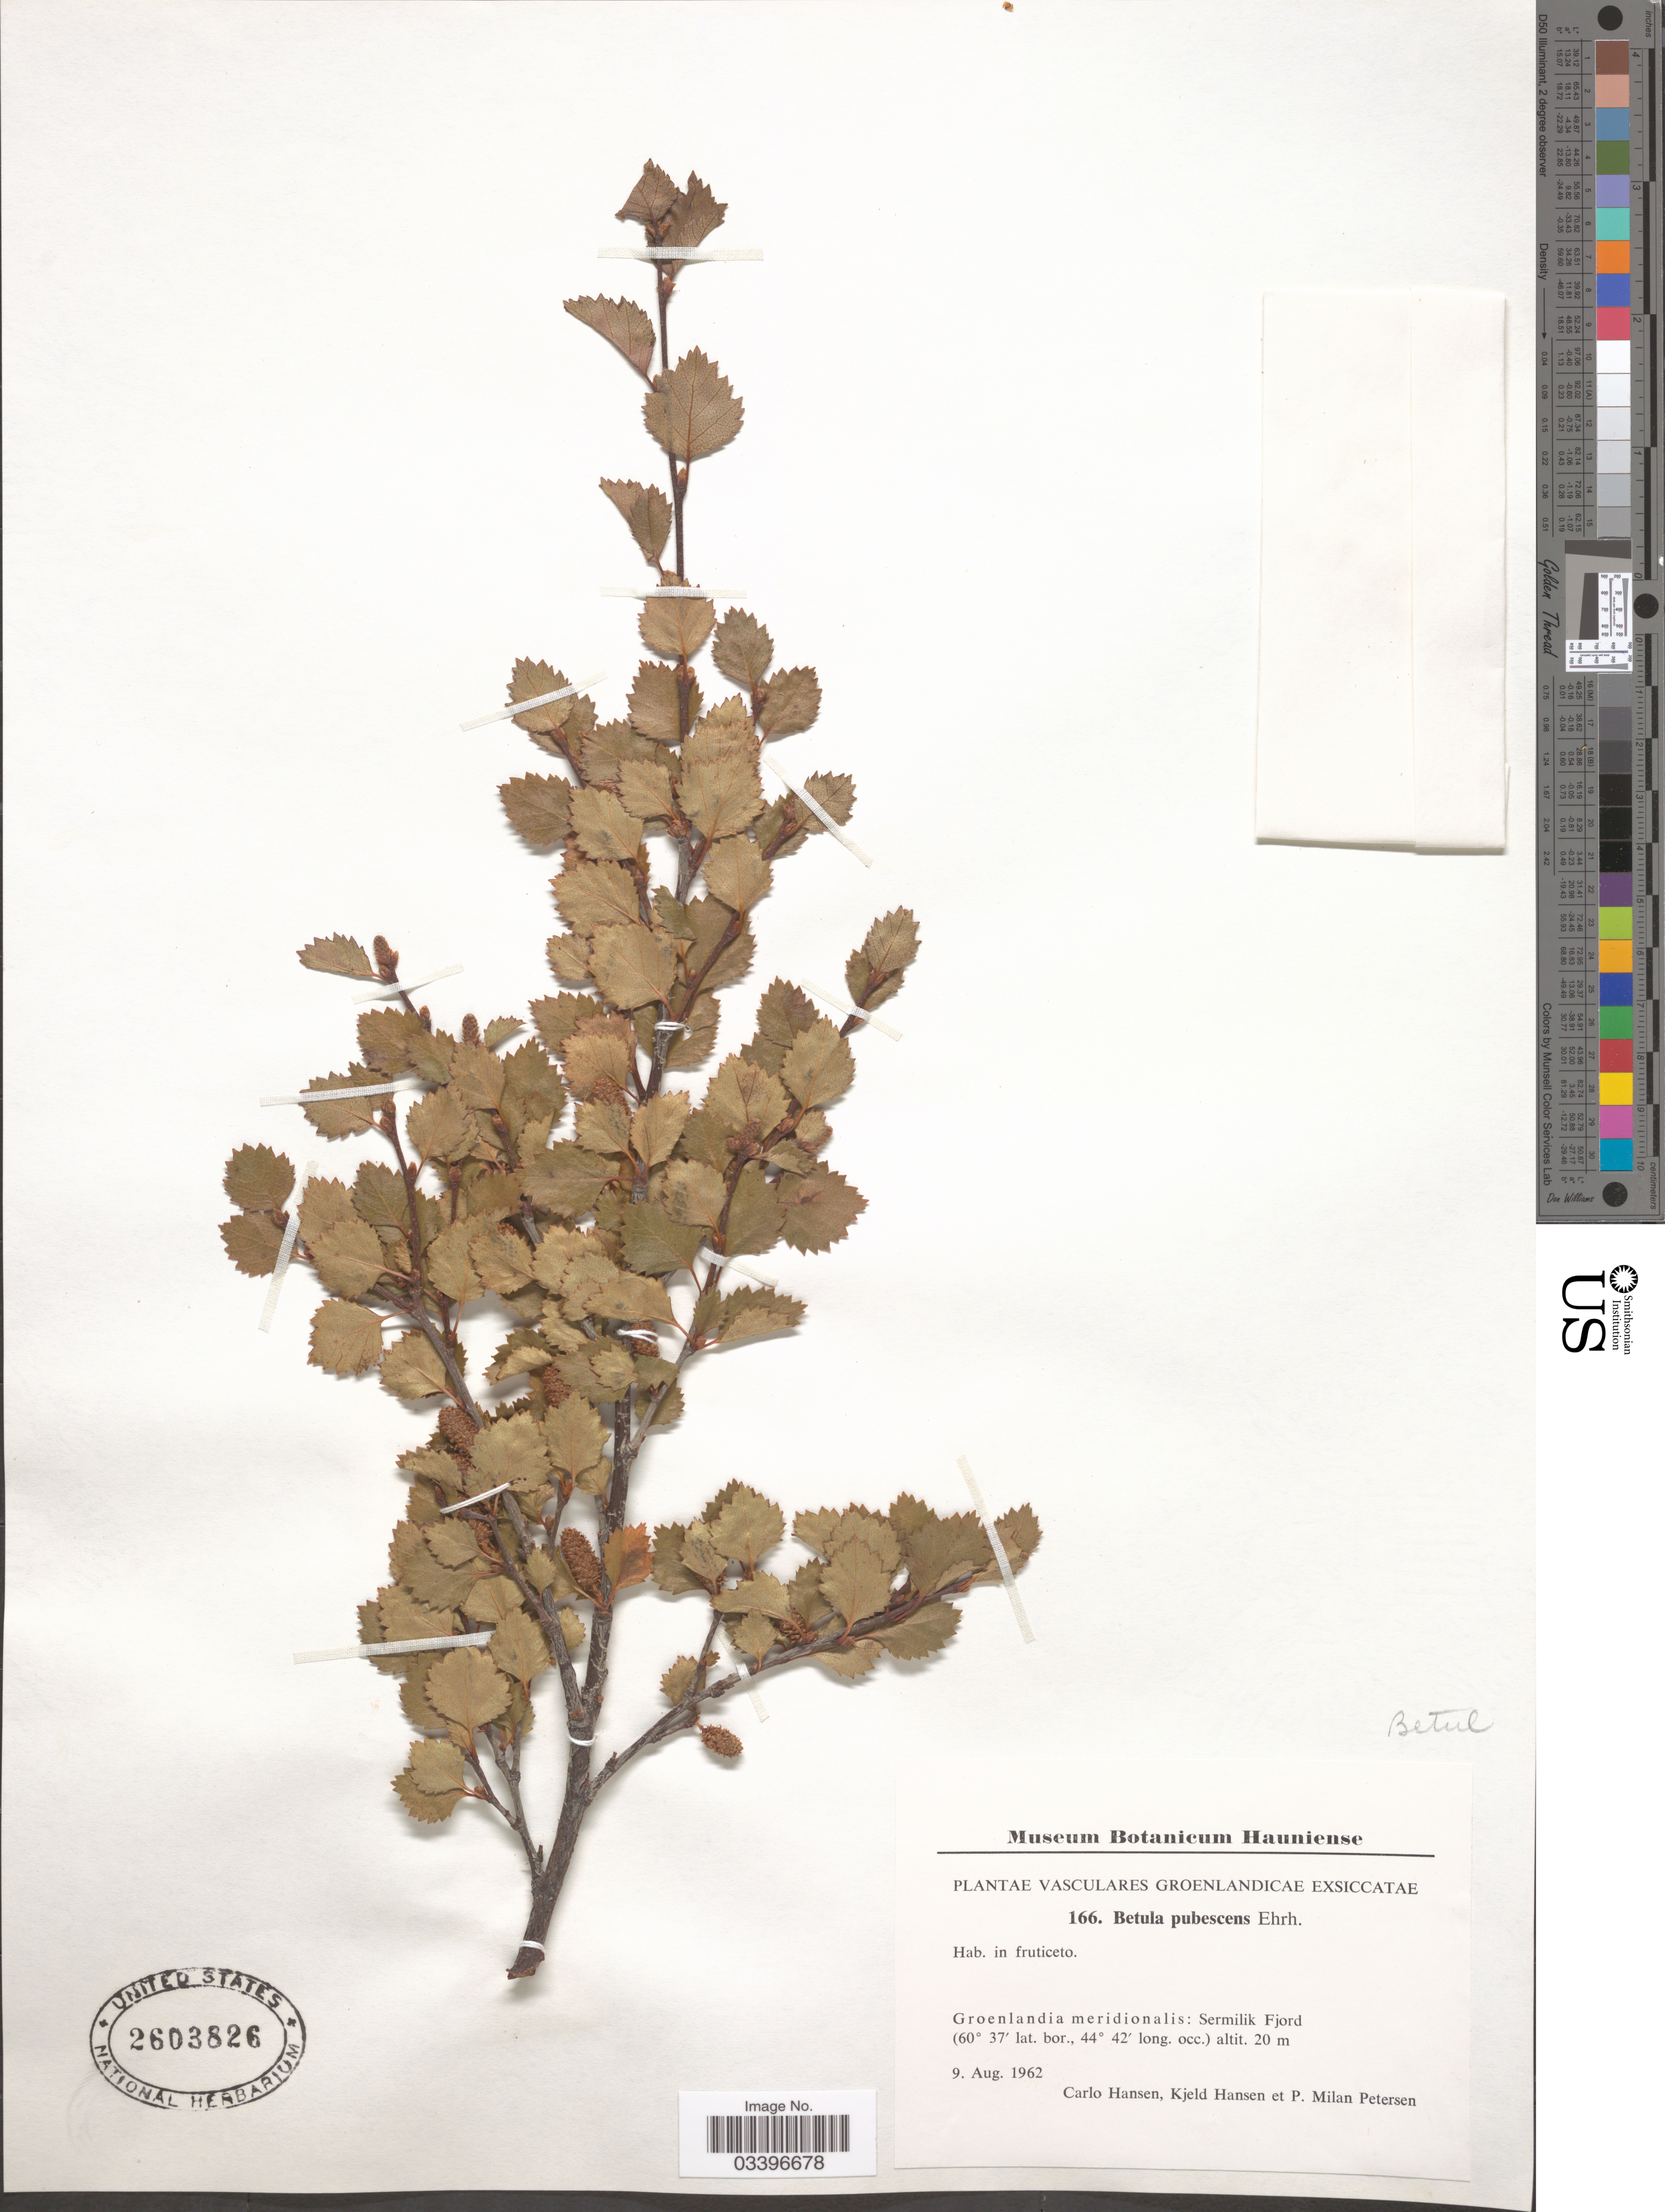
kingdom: Plantae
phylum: Tracheophyta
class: Magnoliopsida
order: Fagales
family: Betulaceae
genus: Betula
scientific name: Betula pubescens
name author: Ehrh.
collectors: C. Hansen, K. Hansen & P. Petersen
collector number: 166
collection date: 1962-08-09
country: Greenland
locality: Groenlandia meridionalis: Sermilik Fjord.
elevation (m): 20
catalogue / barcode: US 2603826